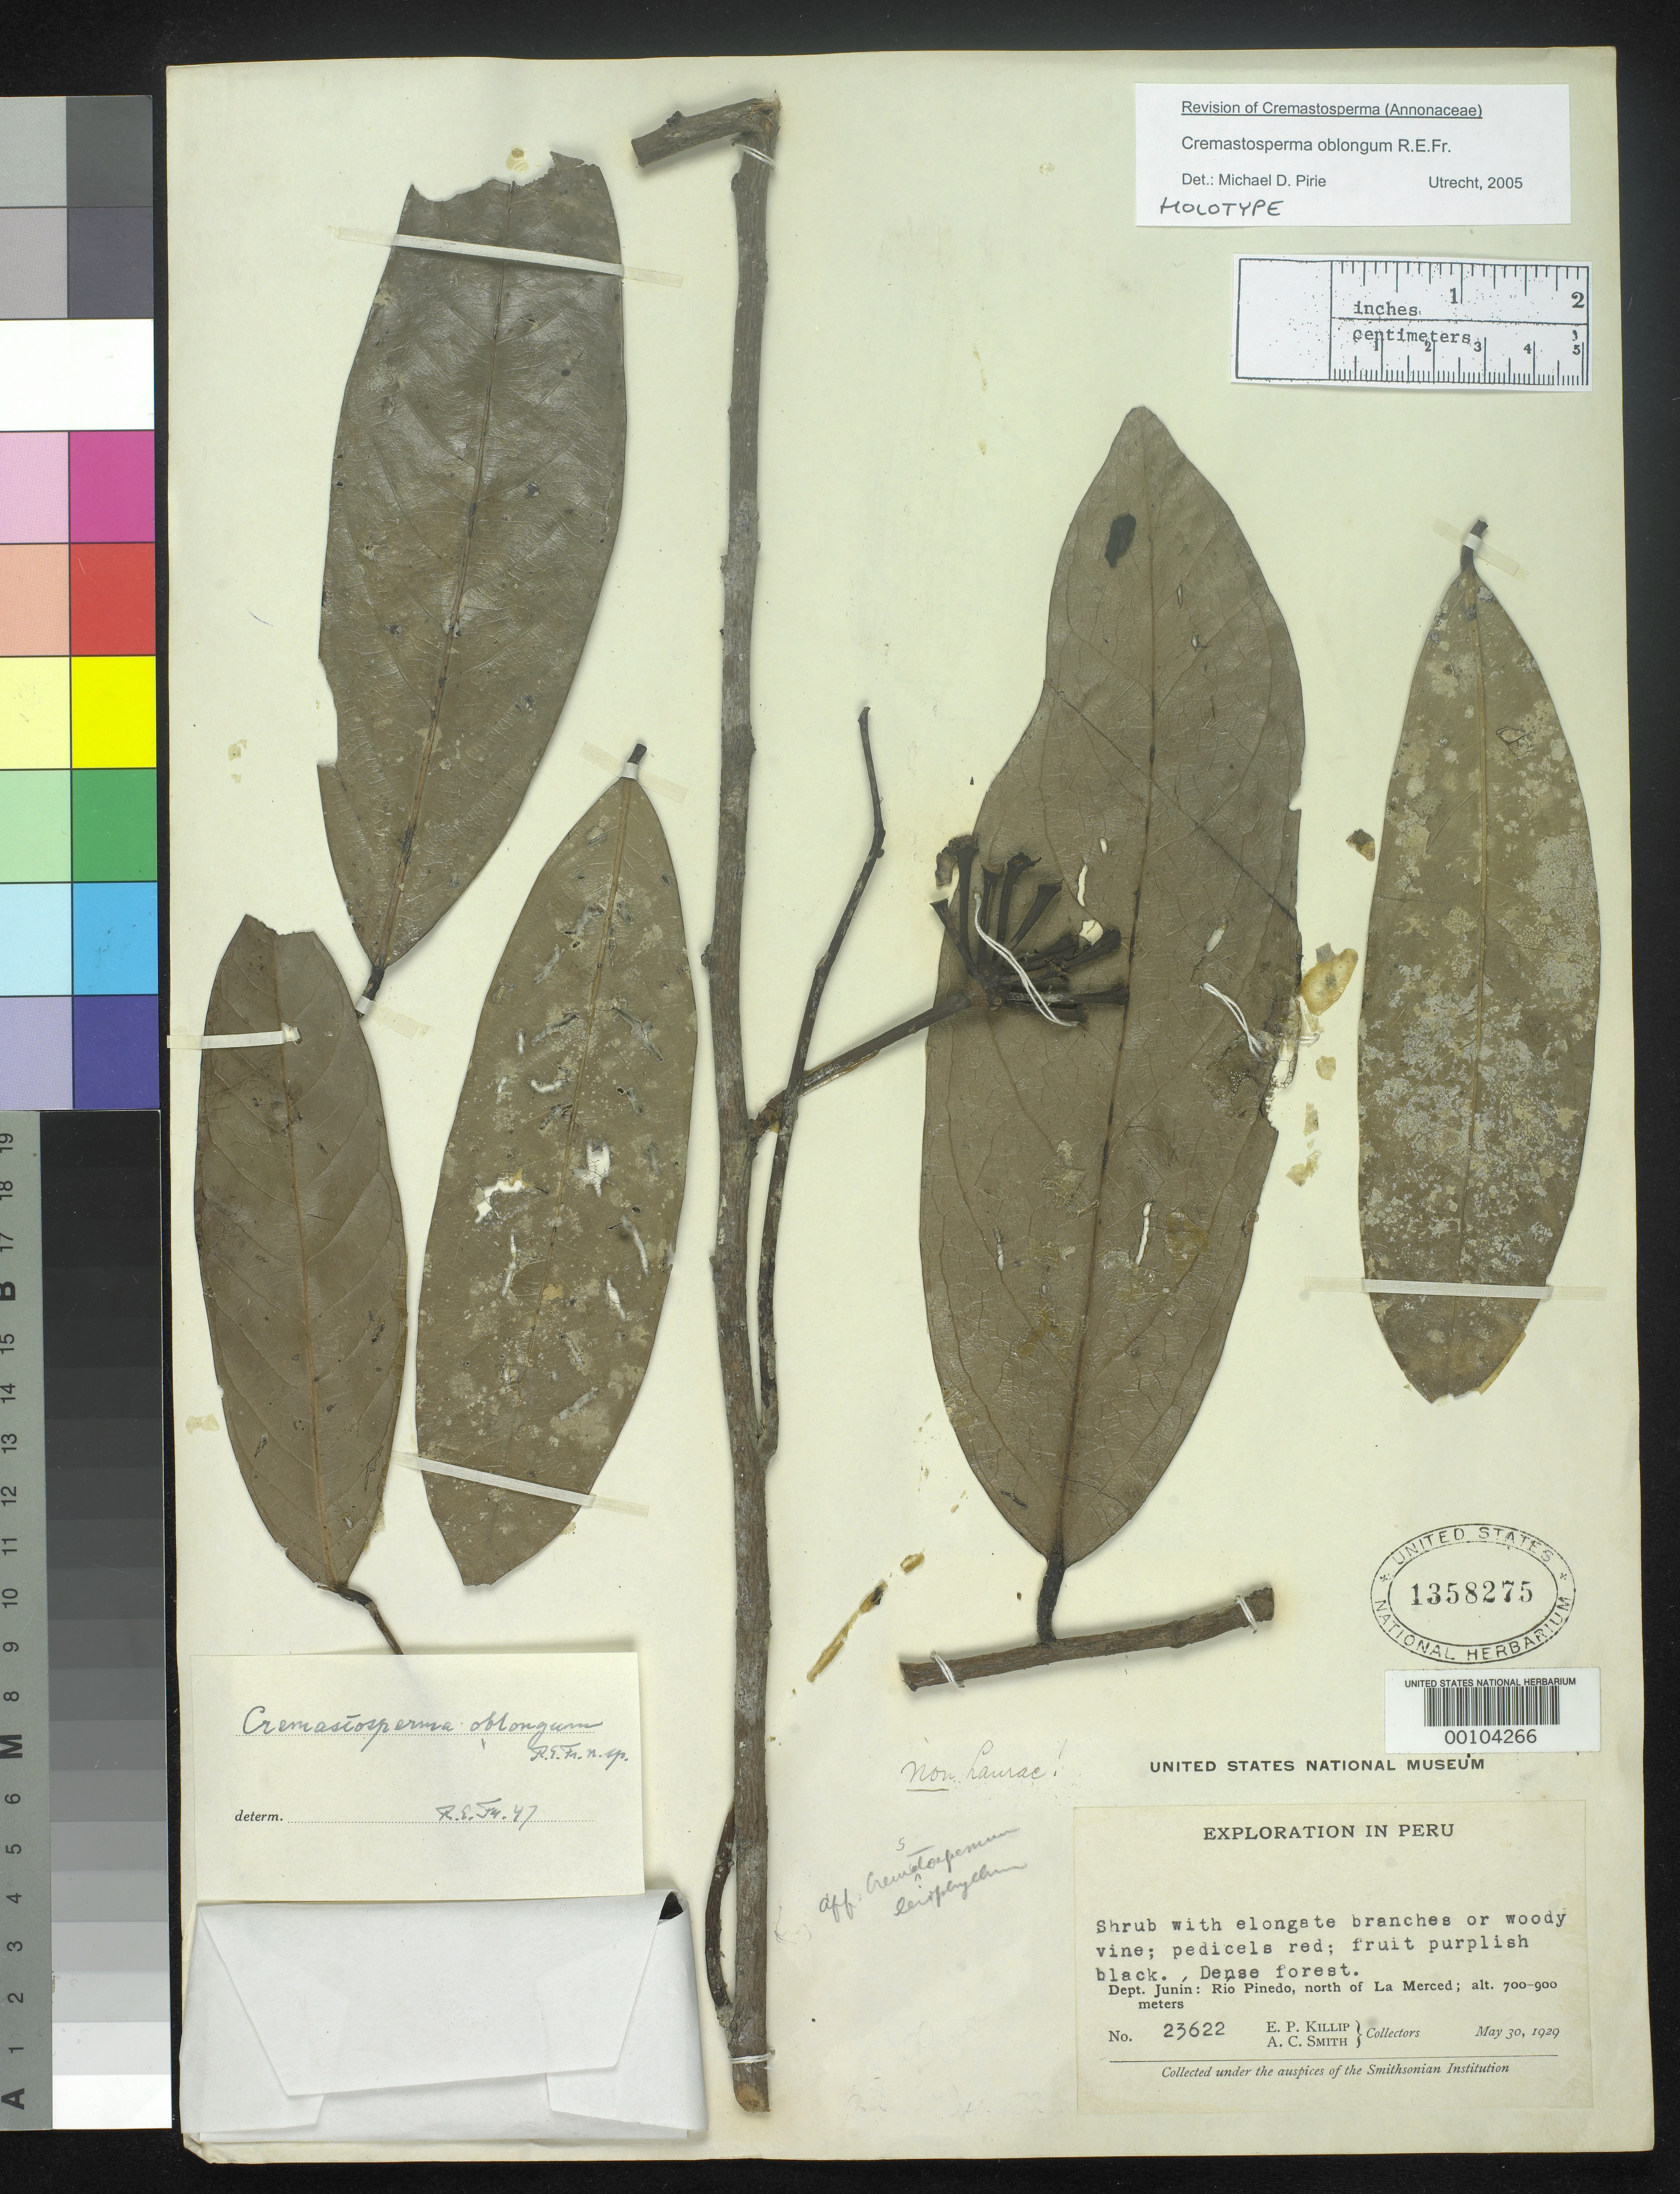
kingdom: Plantae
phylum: Tracheophyta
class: Magnoliopsida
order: Magnoliales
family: Annonaceae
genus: Cremastosperma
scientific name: Cremastosperma oblongum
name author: R.E. Fr.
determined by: Pirie, M. D., (U)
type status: Holotype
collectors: E. P. Killip & A. C. Smith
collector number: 23622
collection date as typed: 30 May 1929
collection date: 1929-05-30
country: Peru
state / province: Junín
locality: Rio Pinedo, N of La Merced.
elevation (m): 700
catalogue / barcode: US 1358275